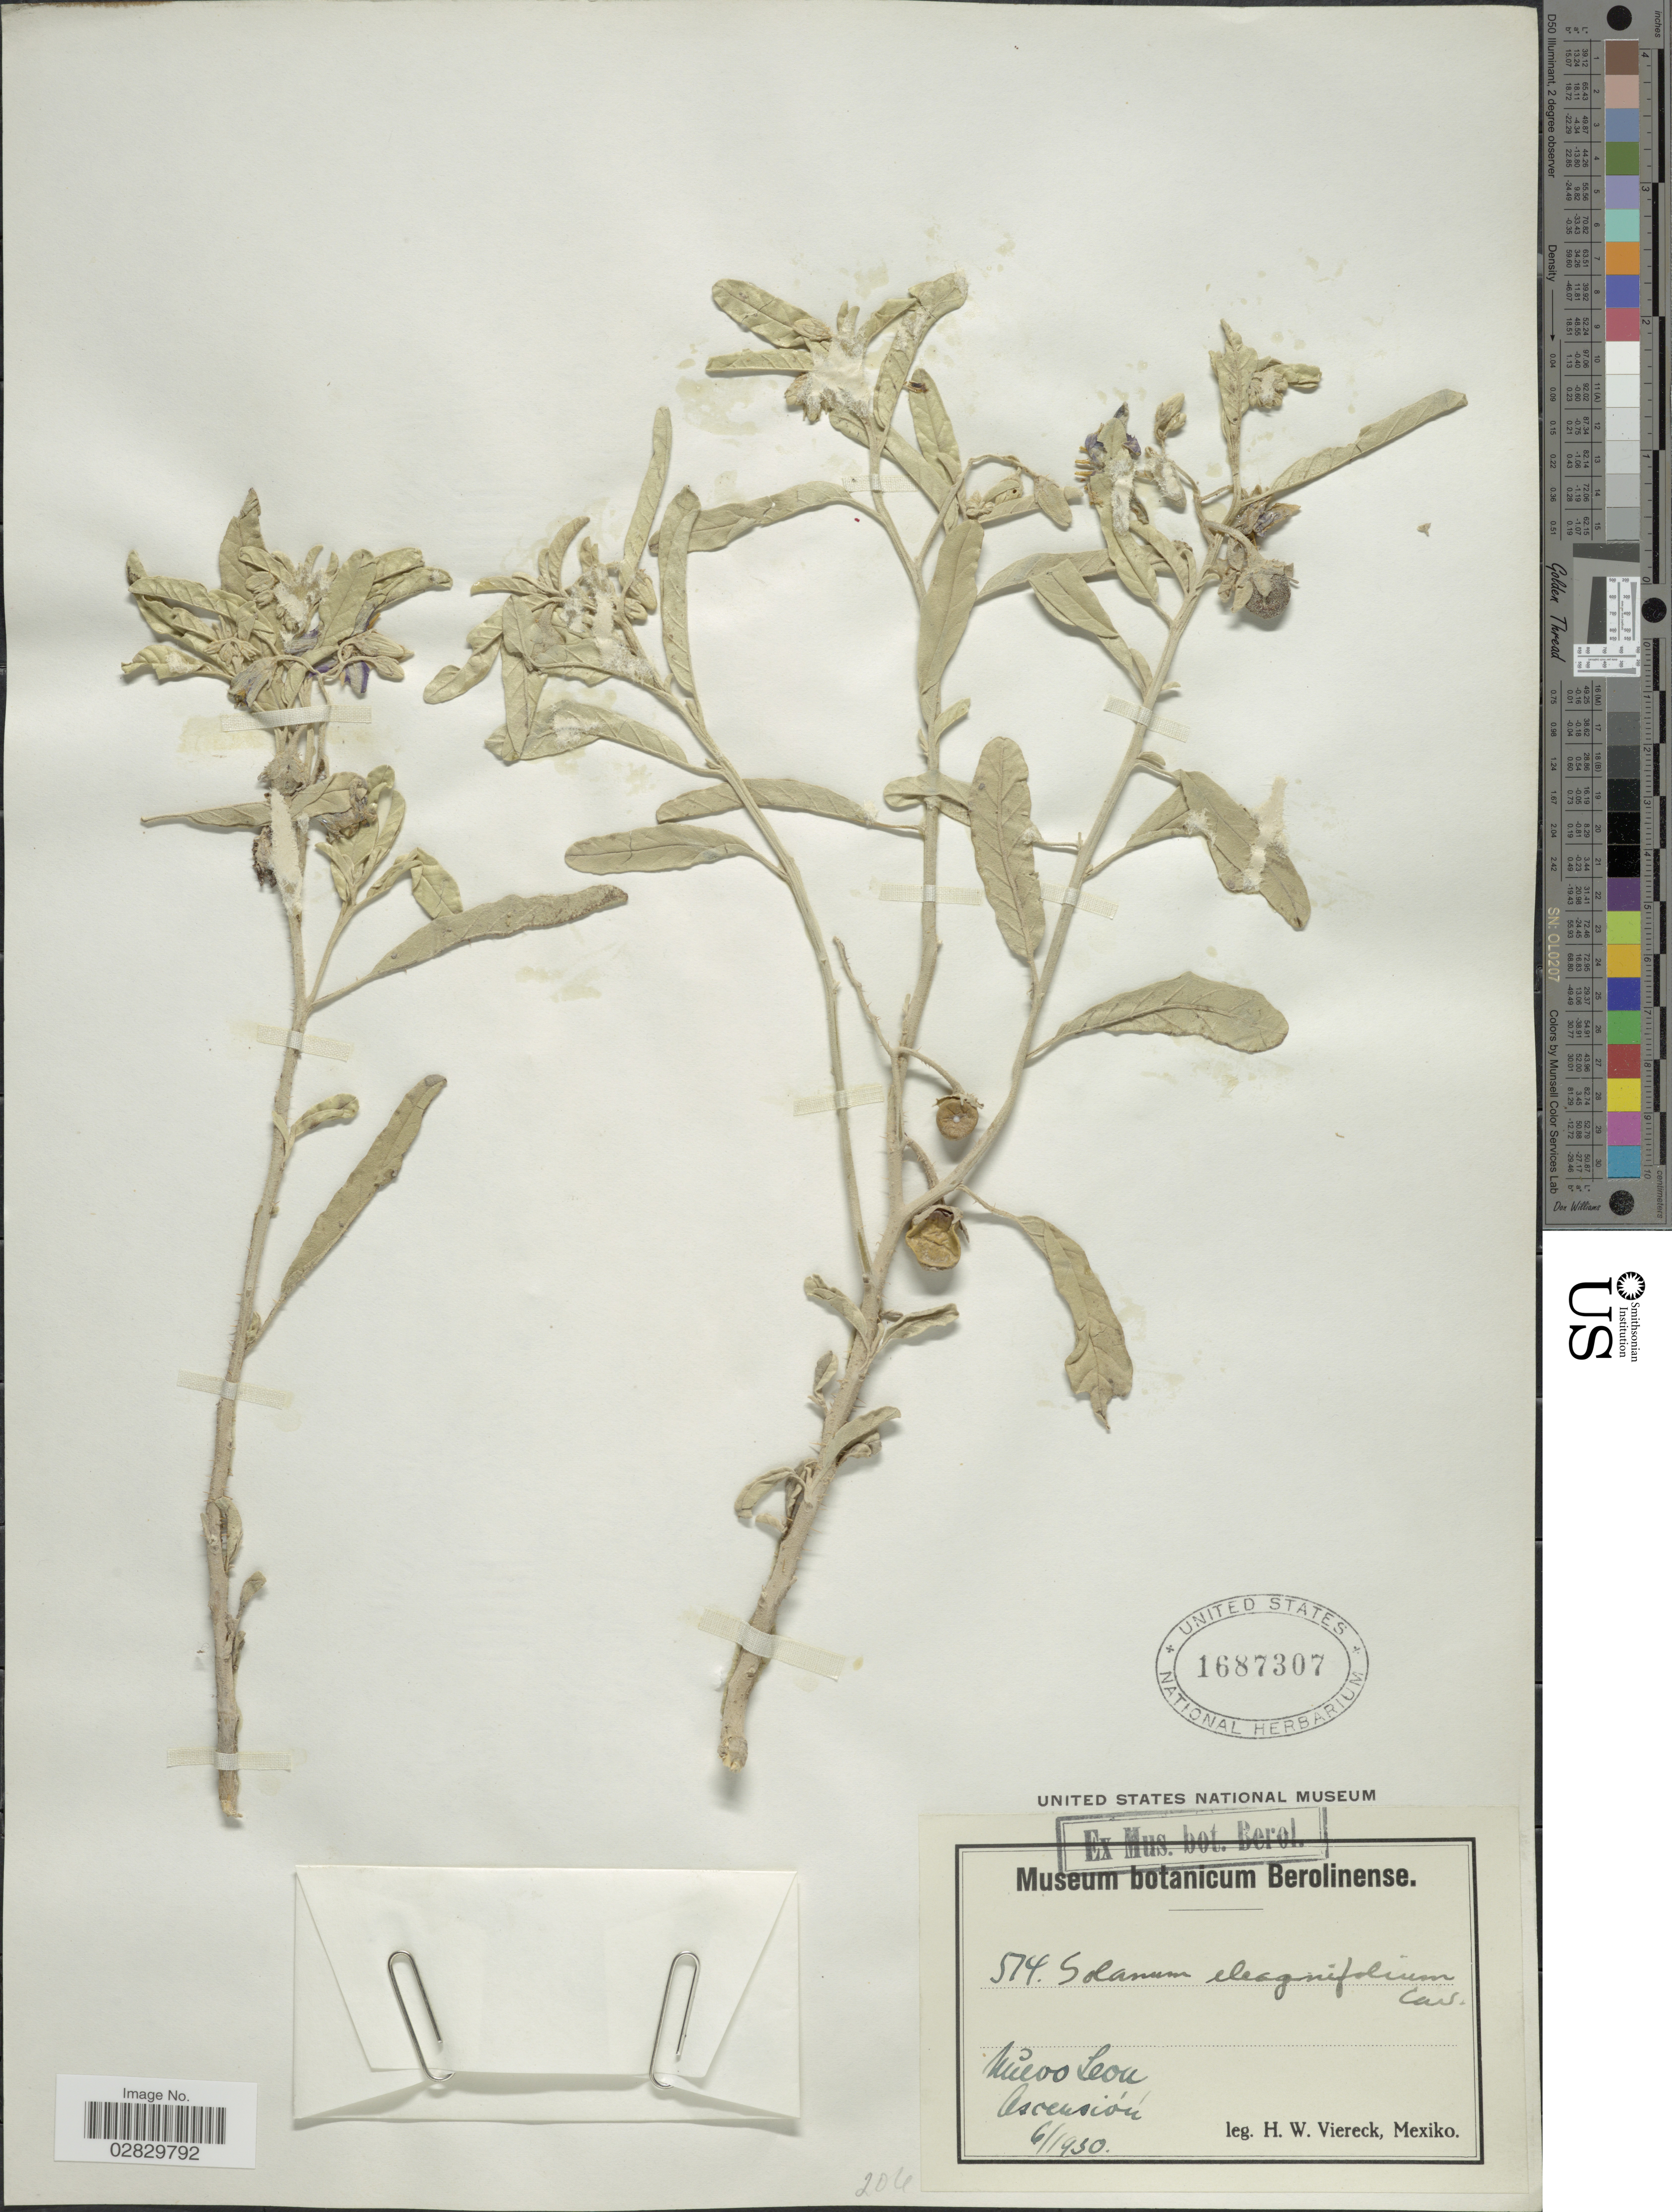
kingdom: Plantae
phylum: Tracheophyta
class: Magnoliopsida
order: Solanales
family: Solanaceae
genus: Solanum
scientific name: Solanum elaeagnifolium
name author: Cav.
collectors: H. W. Viereck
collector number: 574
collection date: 1930-06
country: Mexico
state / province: Nuevo León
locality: Ascensión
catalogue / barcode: US 1687307